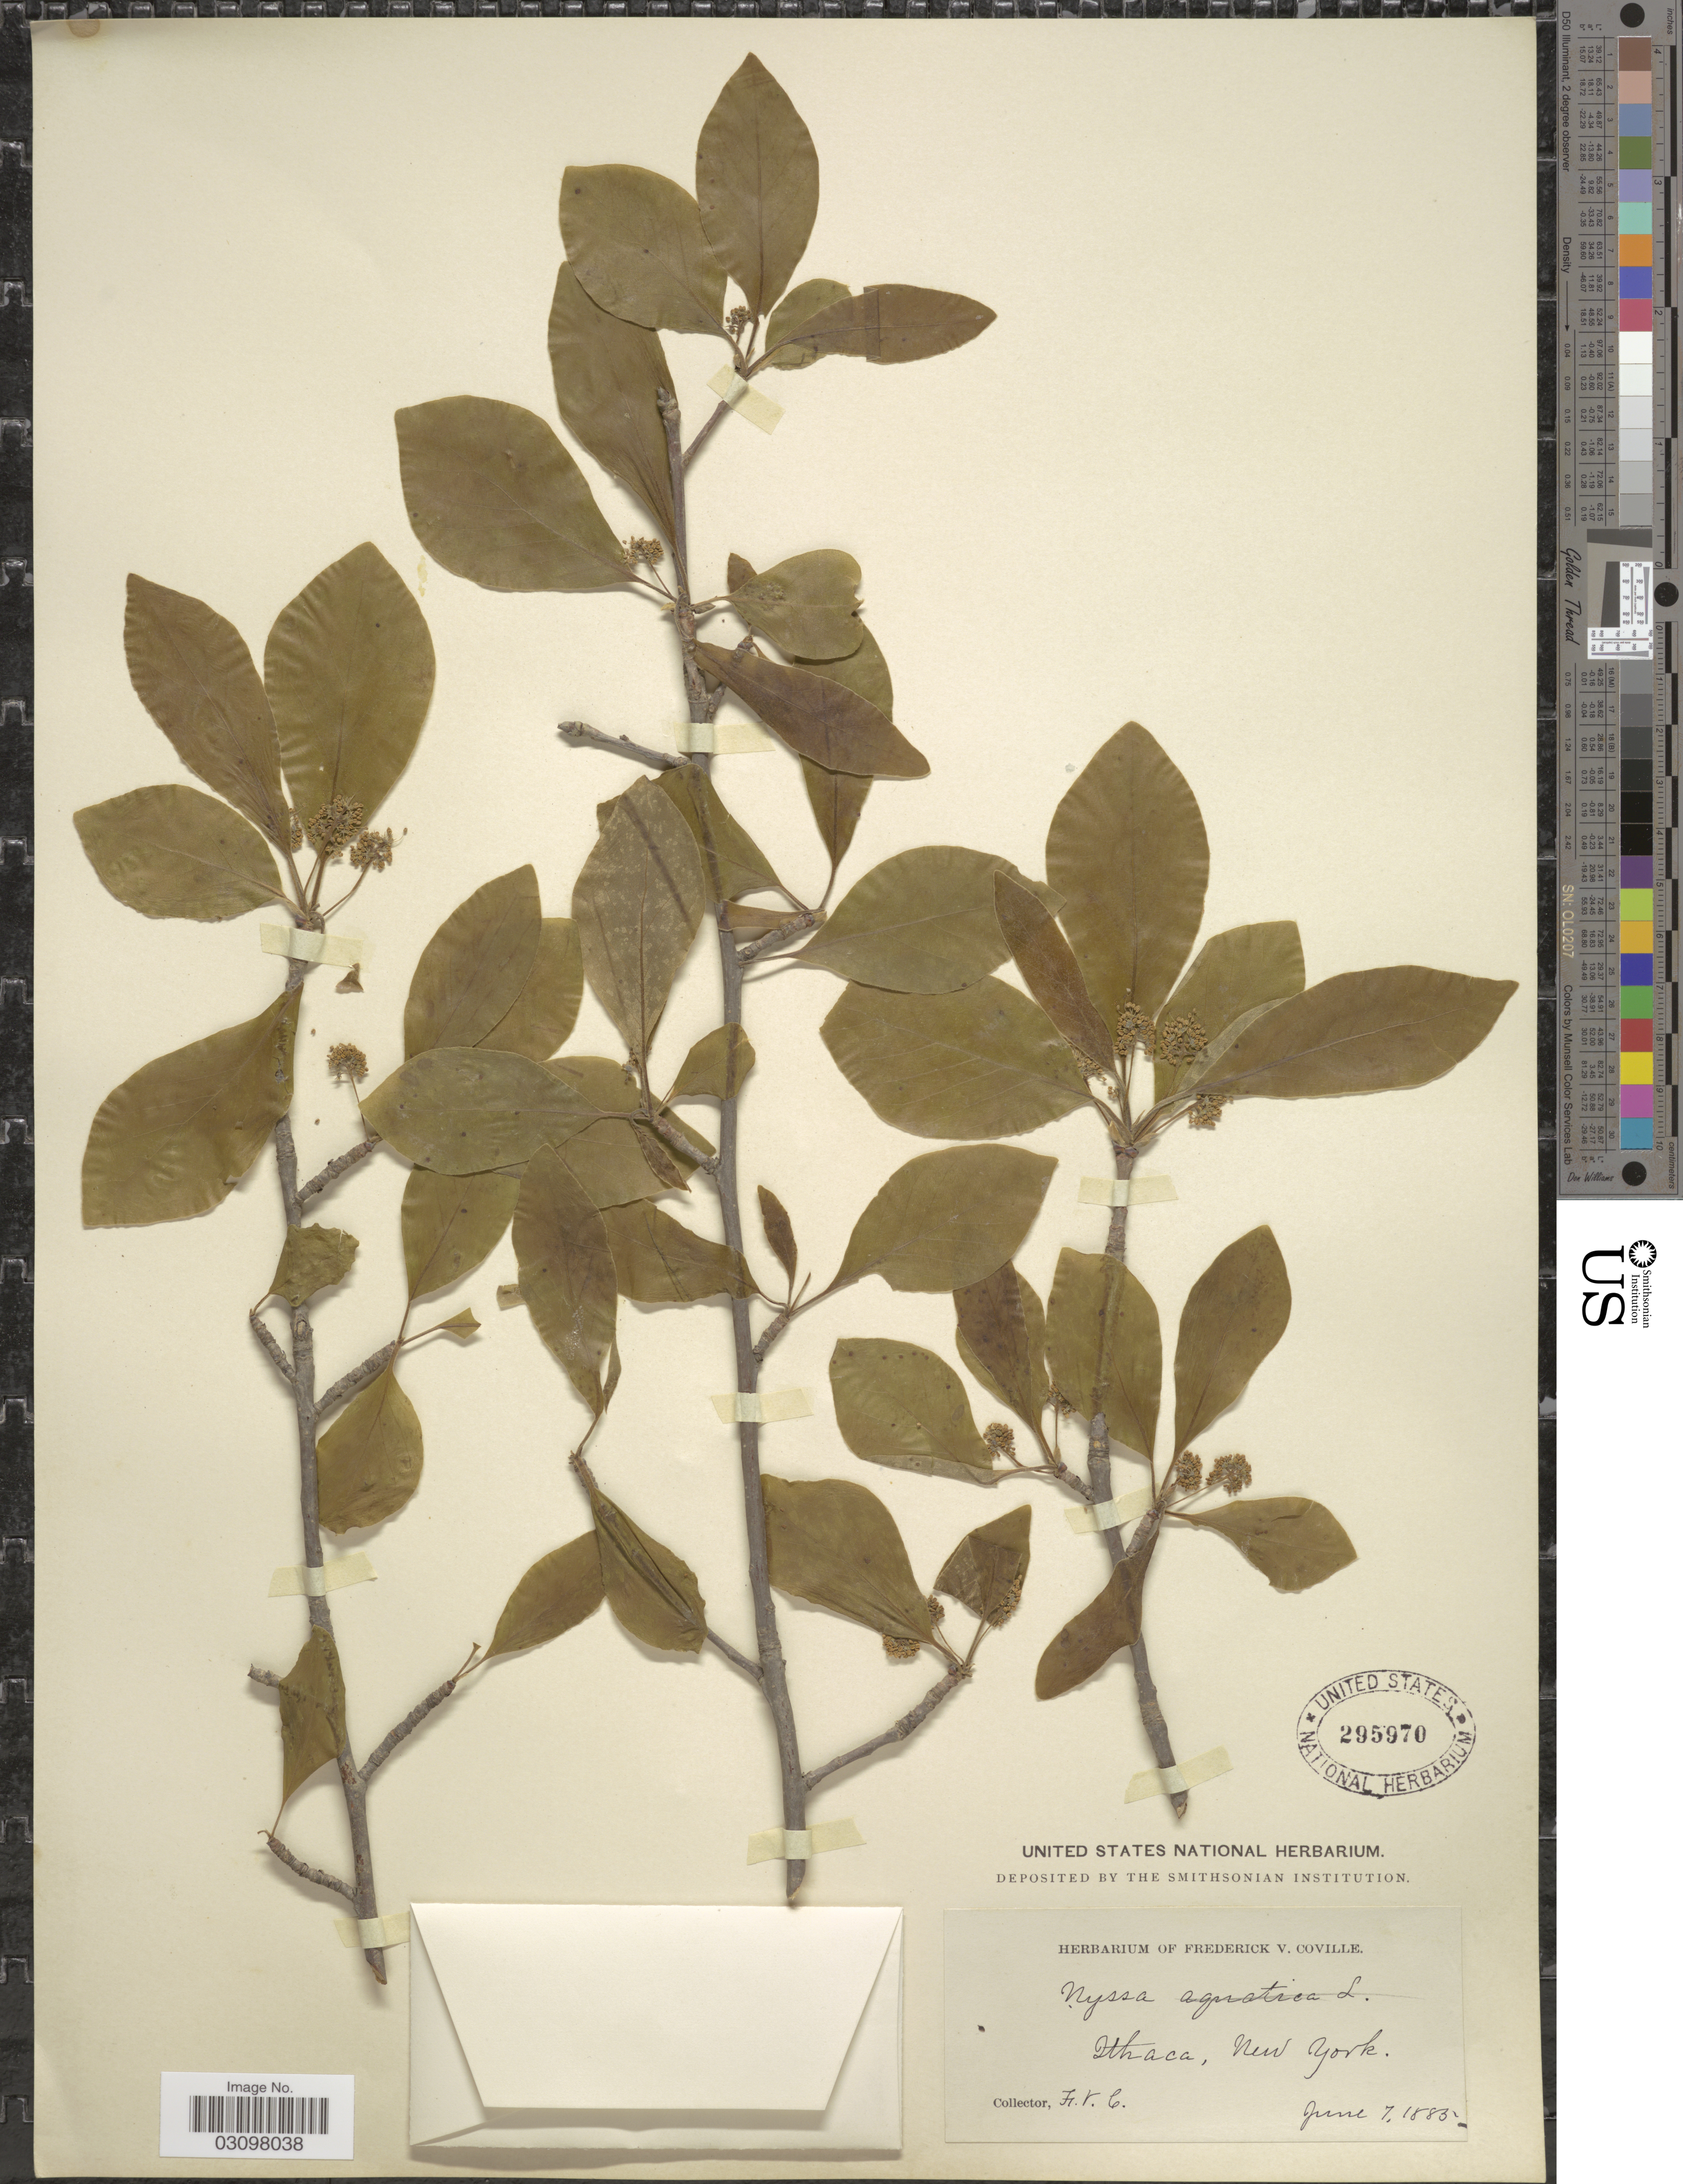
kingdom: Plantae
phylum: Tracheophyta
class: Magnoliopsida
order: Cornales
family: Nyssaceae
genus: Nyssa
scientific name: Nyssa sylvatica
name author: Marshall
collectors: F. V. Coville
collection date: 1885-06-07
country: United States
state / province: New York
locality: Ithaca.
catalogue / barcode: US 295970